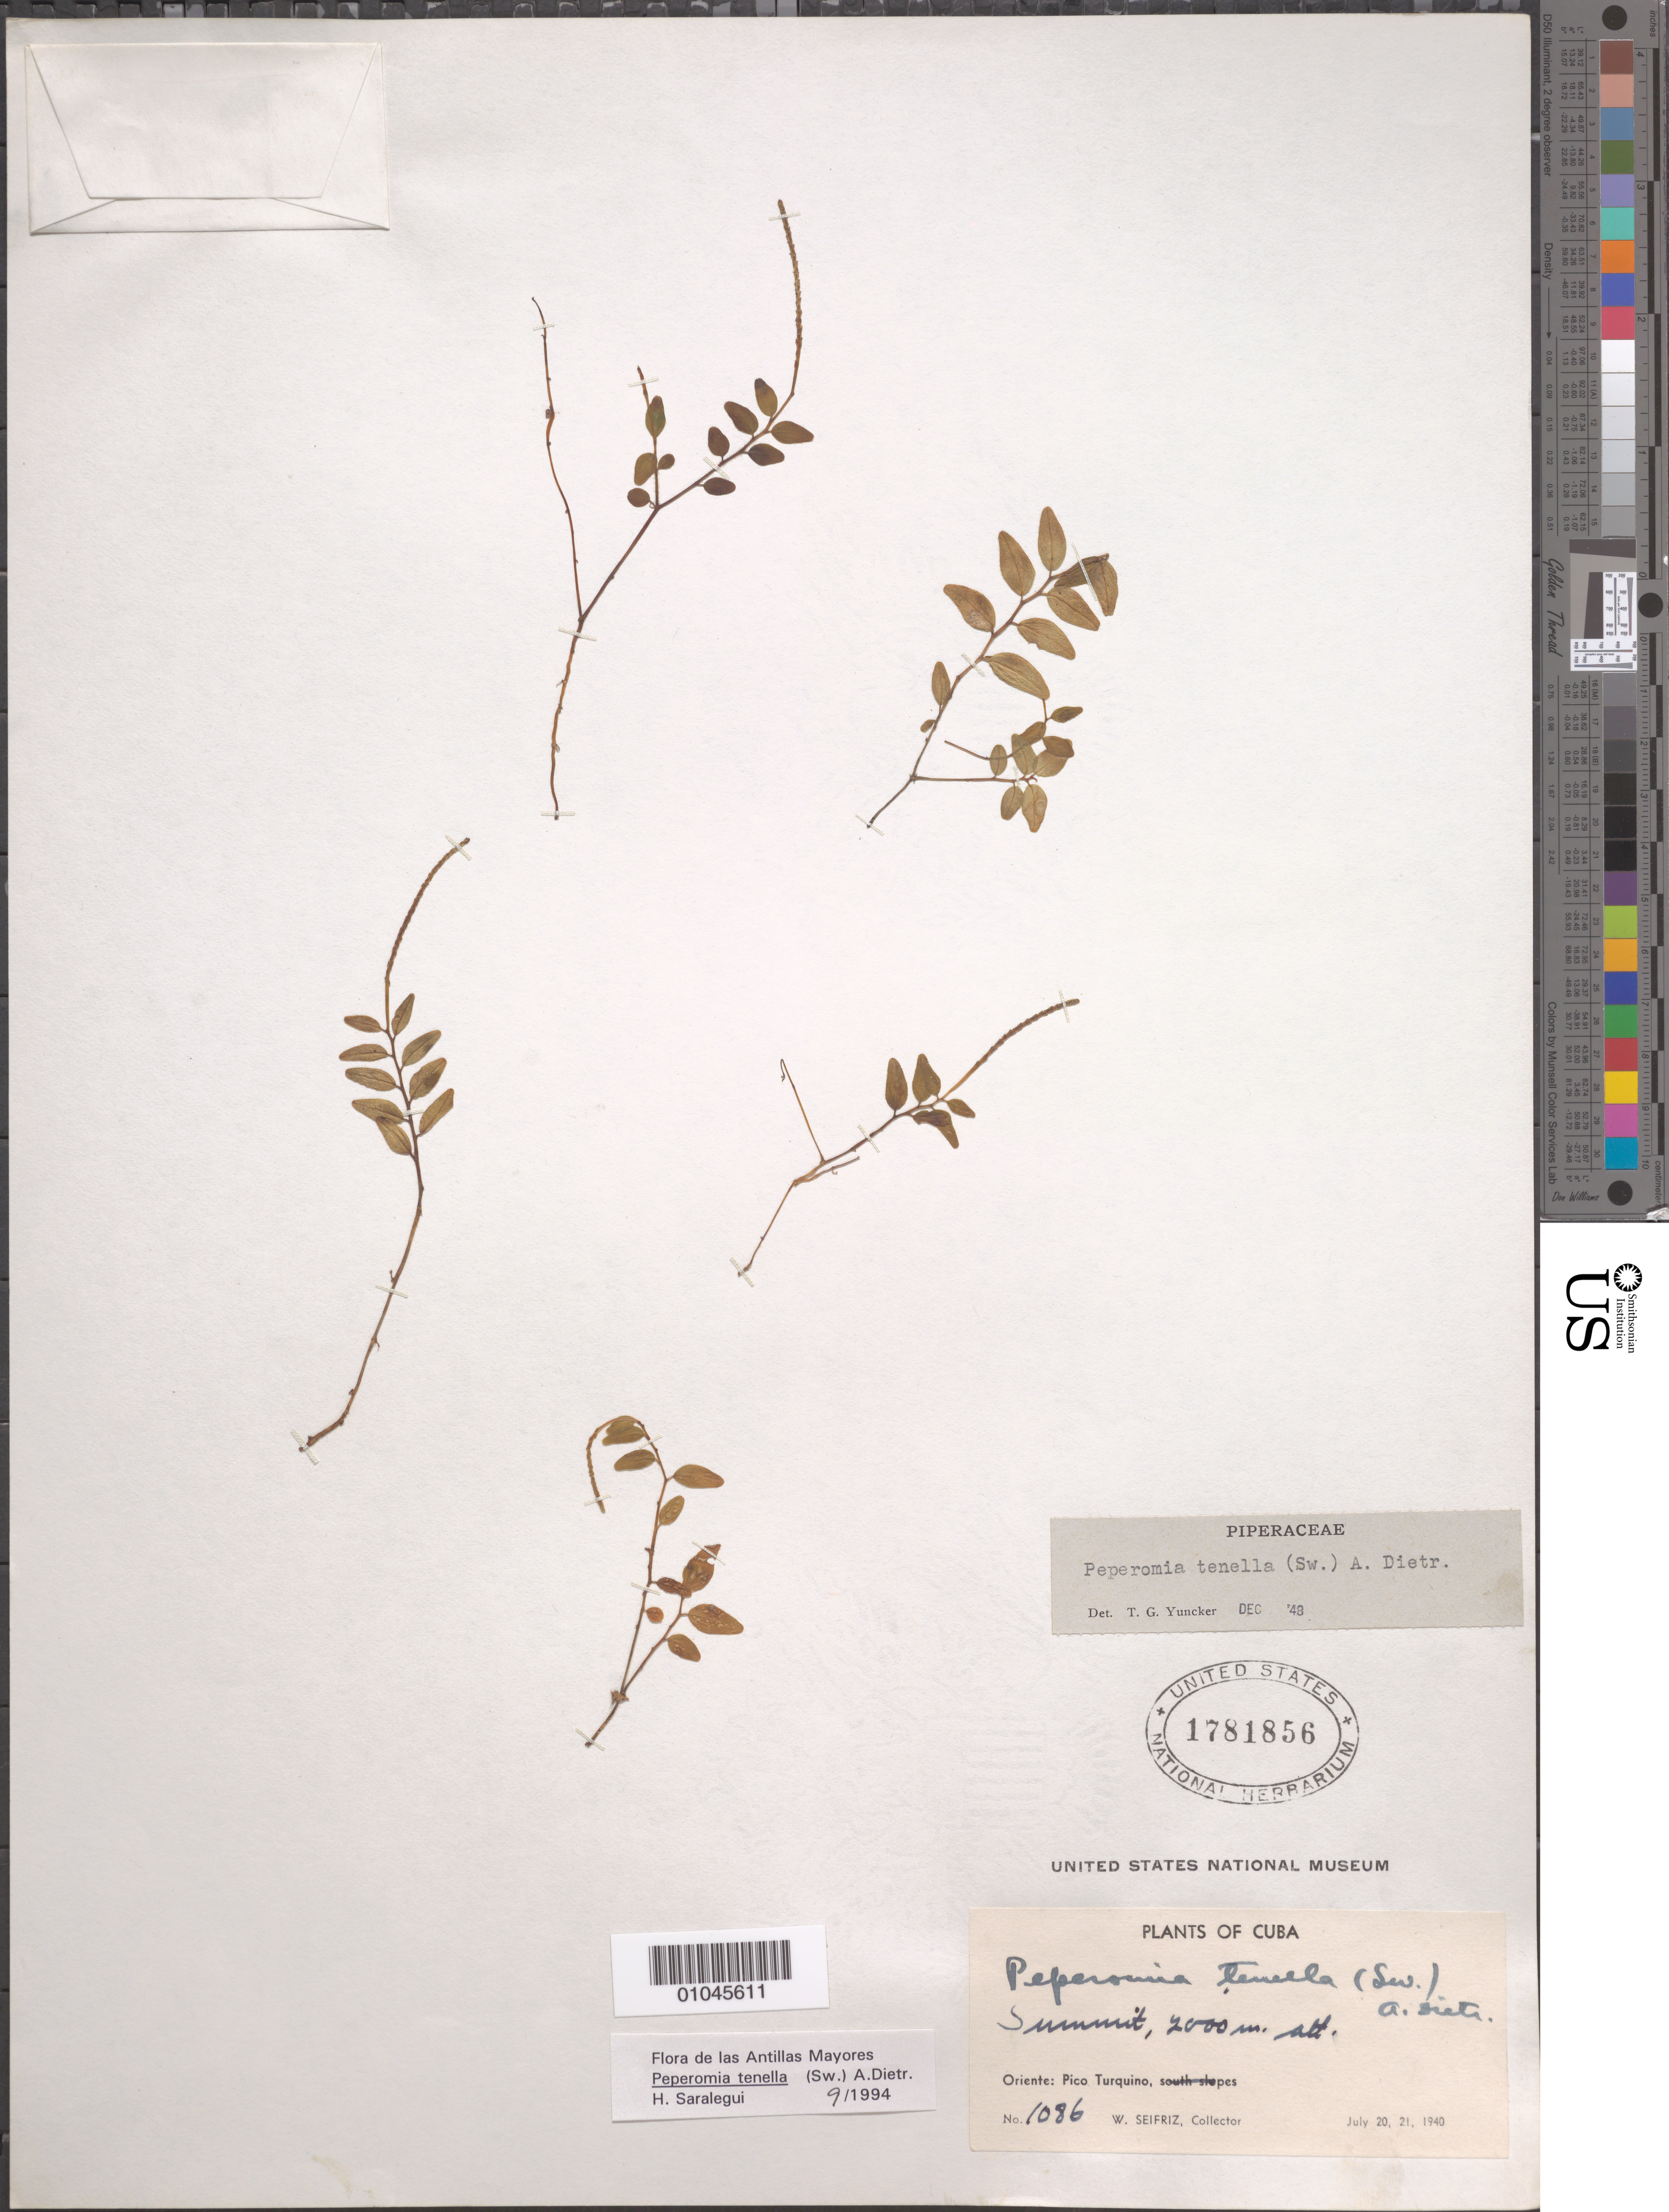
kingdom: Plantae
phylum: Tracheophyta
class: Magnoliopsida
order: Piperales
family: Piperaceae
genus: Peperomia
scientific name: Peperomia tenella var. tenella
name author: (Sw.) A. Dietr.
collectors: W. Seifriz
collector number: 1086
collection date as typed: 20 Jul 1940 to 21 Jul 1940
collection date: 1940-07-20/1940-07-21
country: Cuba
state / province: Oriente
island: Cuba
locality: Pico Turquino Summit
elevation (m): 2000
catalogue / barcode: US 1781856